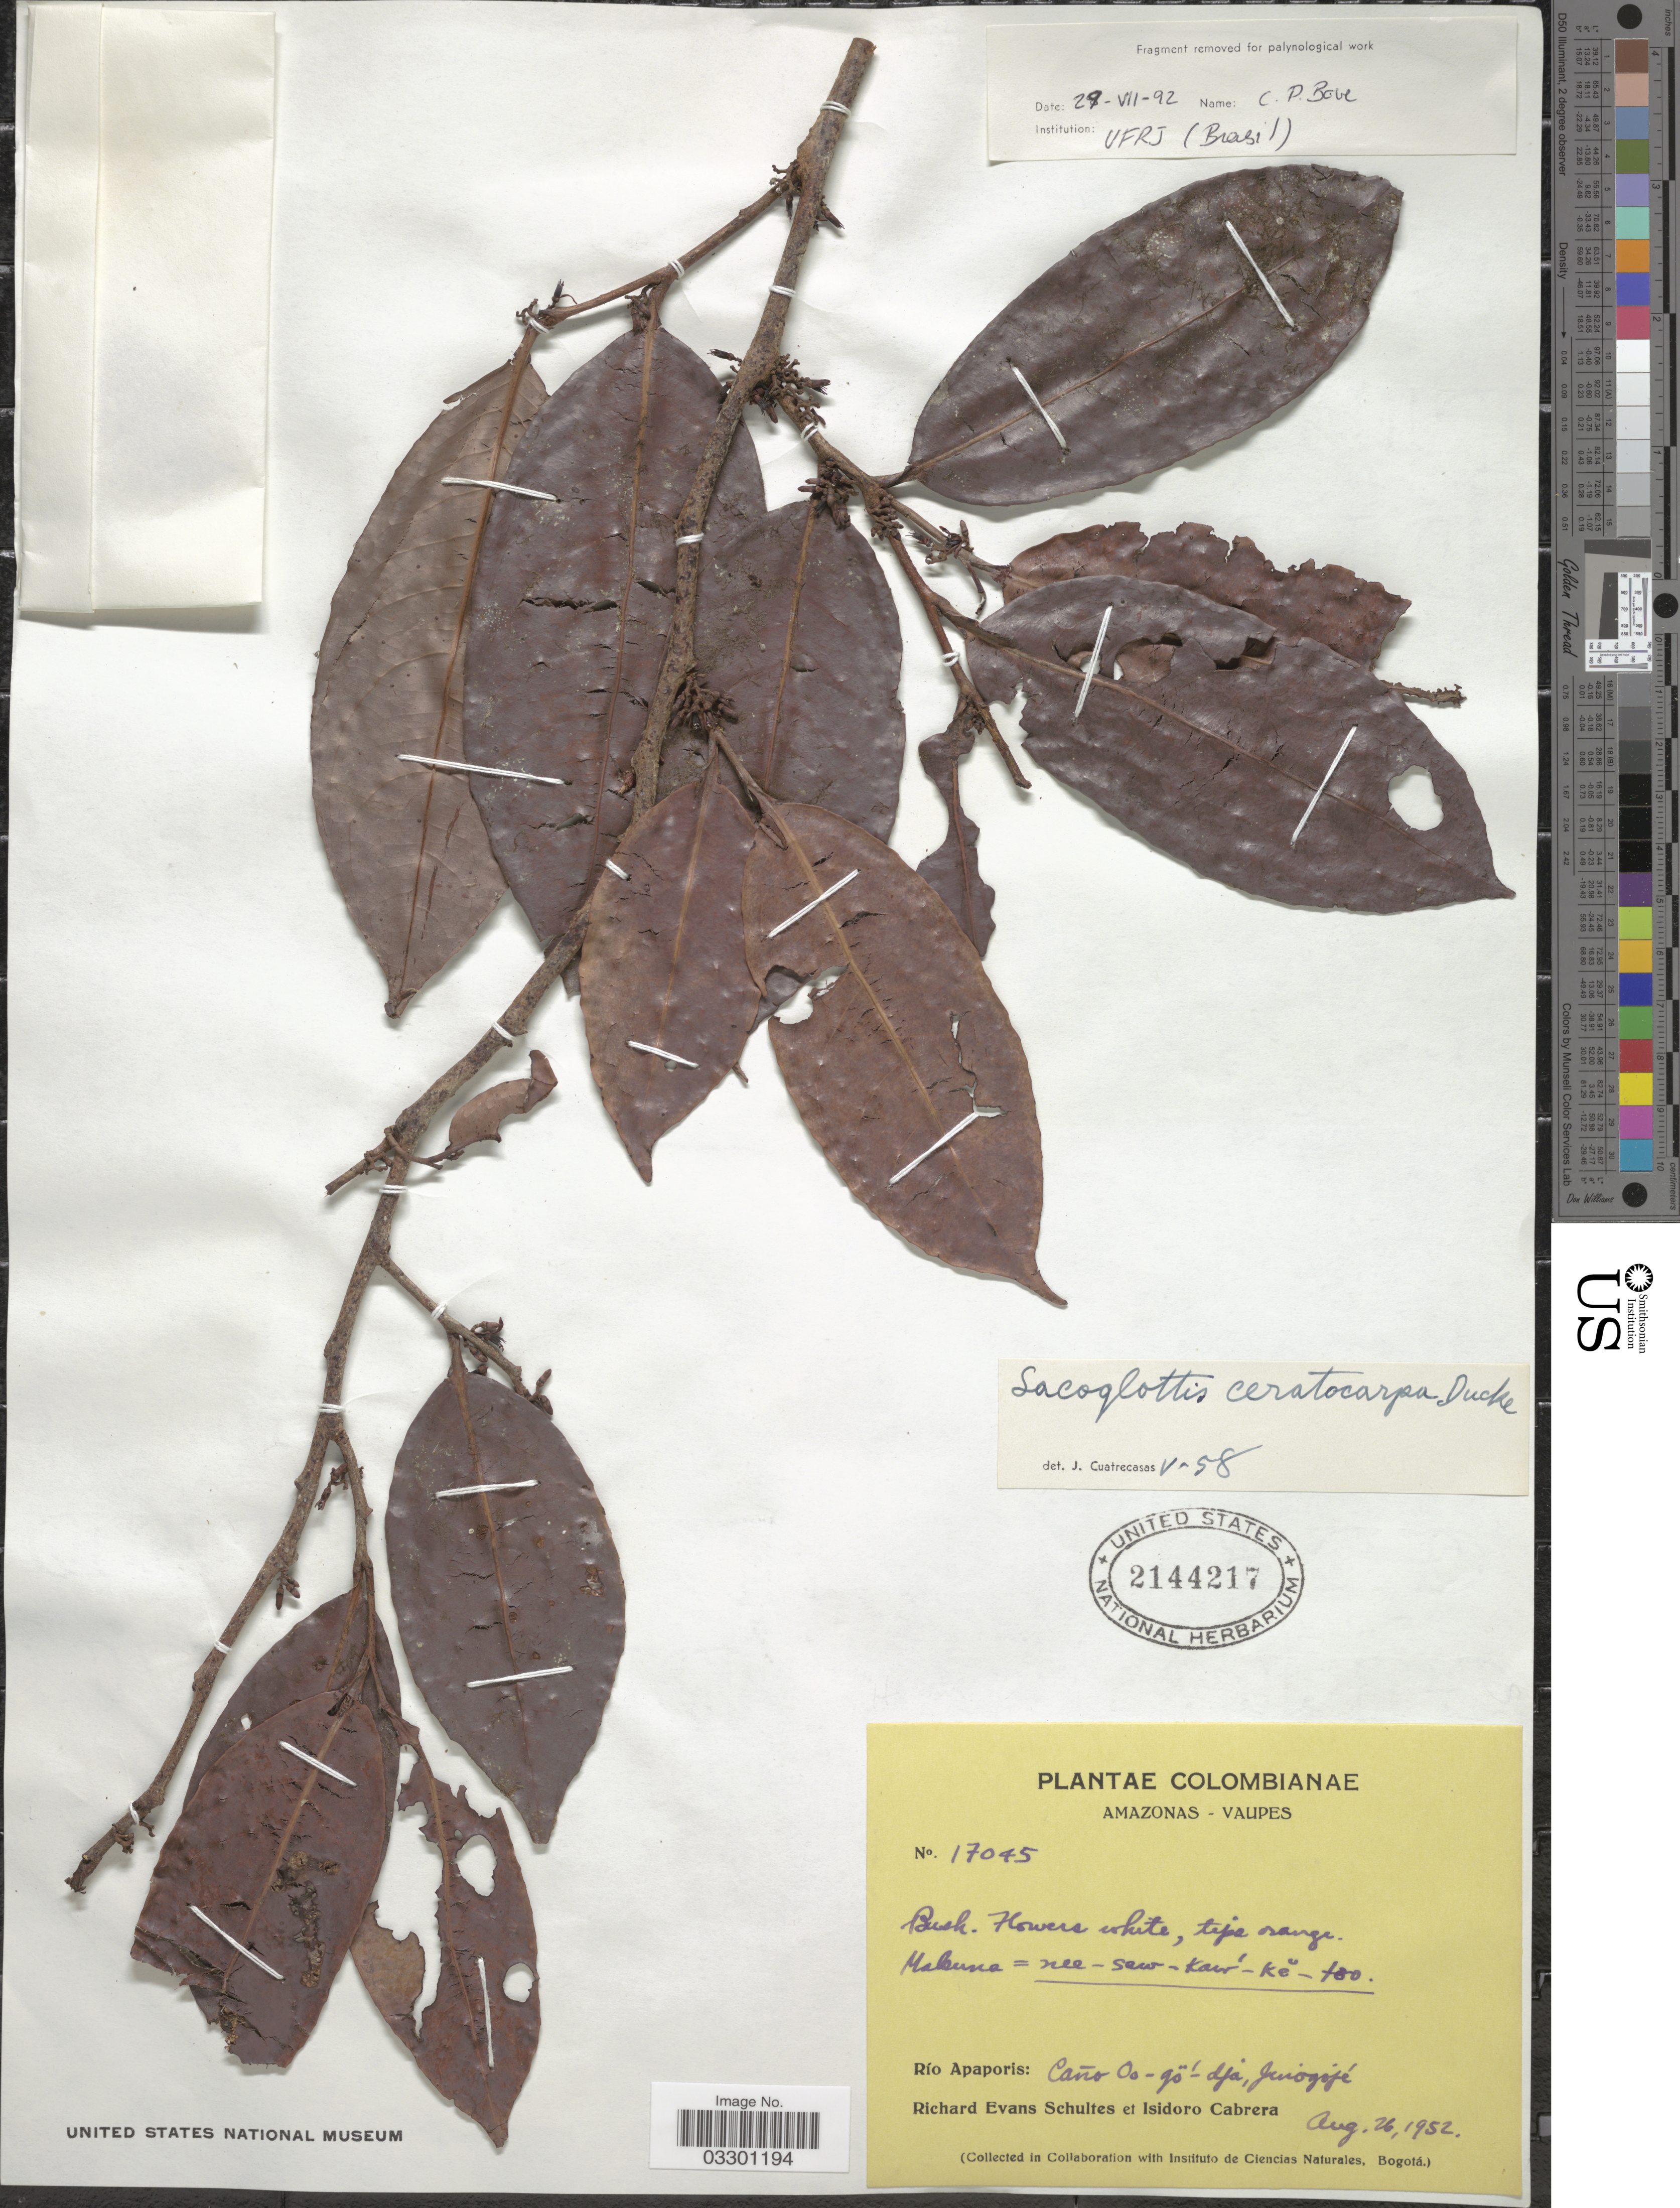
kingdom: Plantae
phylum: Tracheophyta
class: Magnoliopsida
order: Malpighiales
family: Humiriaceae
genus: Sacoglottis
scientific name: Sacoglottis ceratocarpa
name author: Ducke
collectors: R. E. Schultes & I. Cabrera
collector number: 17045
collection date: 1952-08-26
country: Colombia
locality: Amazones-Vaupes. Río Apaporis: Caño Oo-gö'- dja, Jenogoje.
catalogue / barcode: US 2144217